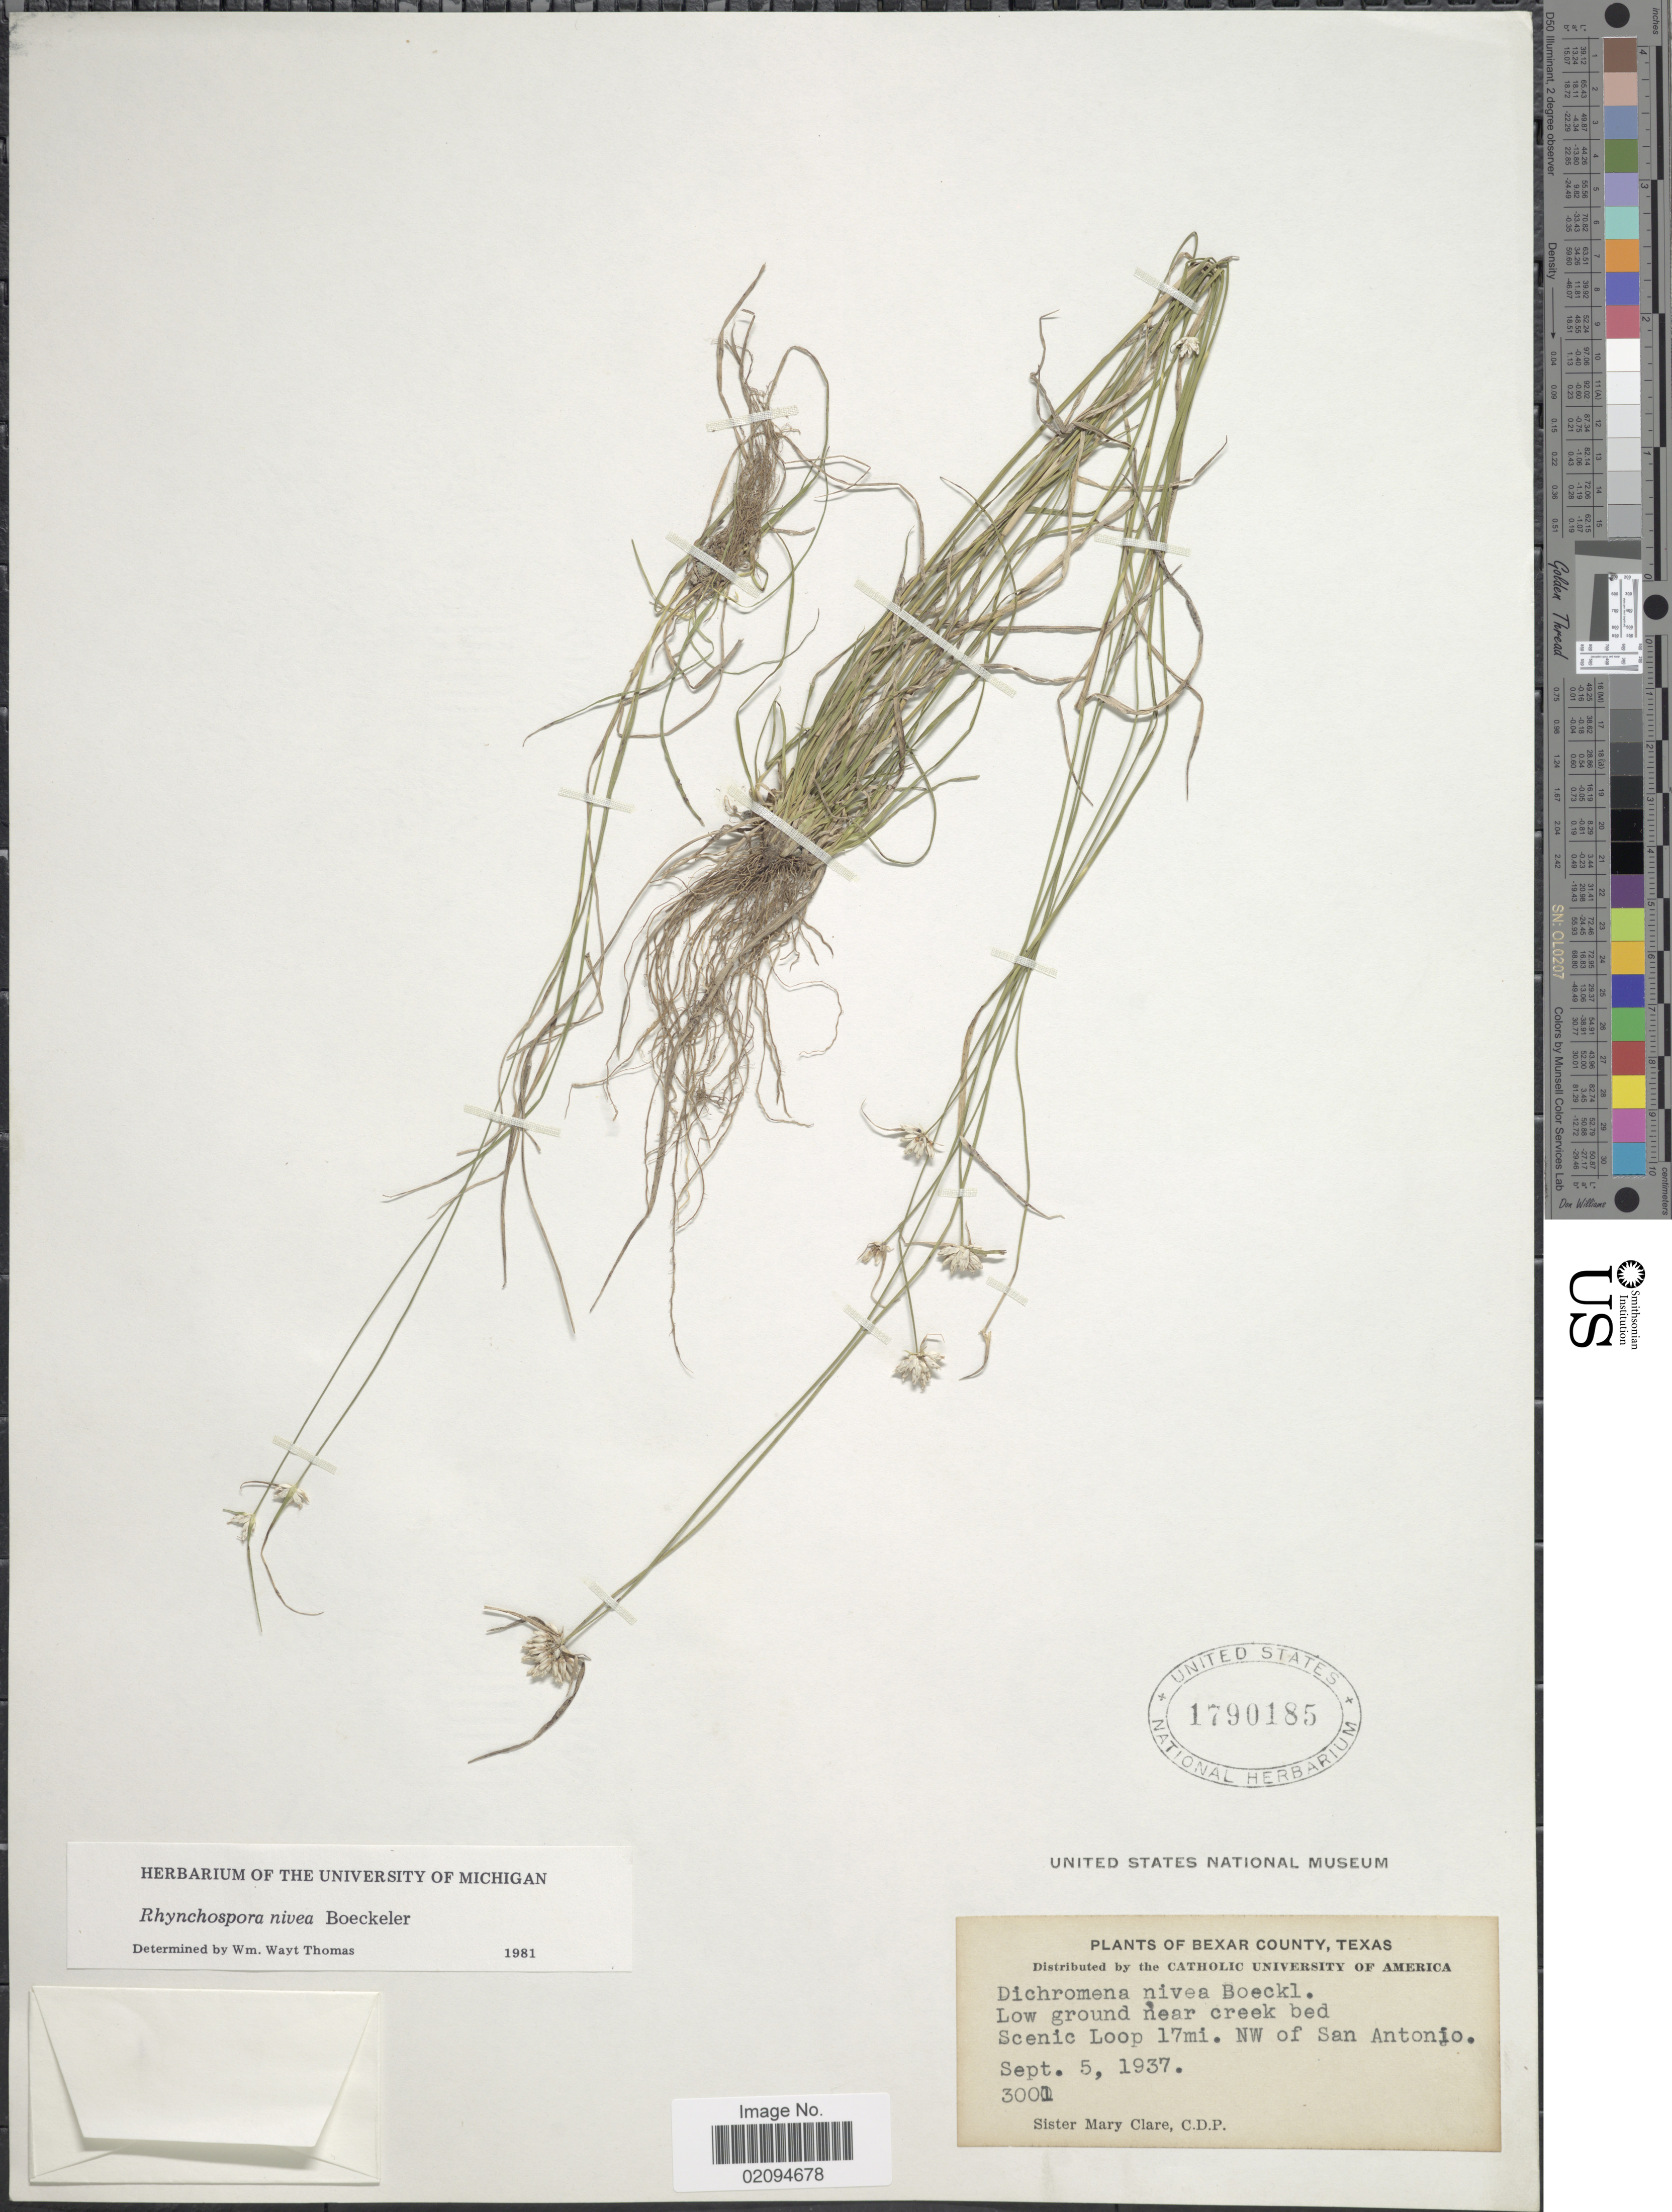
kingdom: Plantae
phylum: Tracheophyta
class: Liliopsida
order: Poales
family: Cyperaceae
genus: Rhynchospora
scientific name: Rhynchospora nivea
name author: Boeckeler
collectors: M. Clare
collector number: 3001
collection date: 1937-09-05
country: United States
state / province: Texas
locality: Bexar County. Scenic Loop 17mi. NW of San Antonio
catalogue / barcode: US 1790185